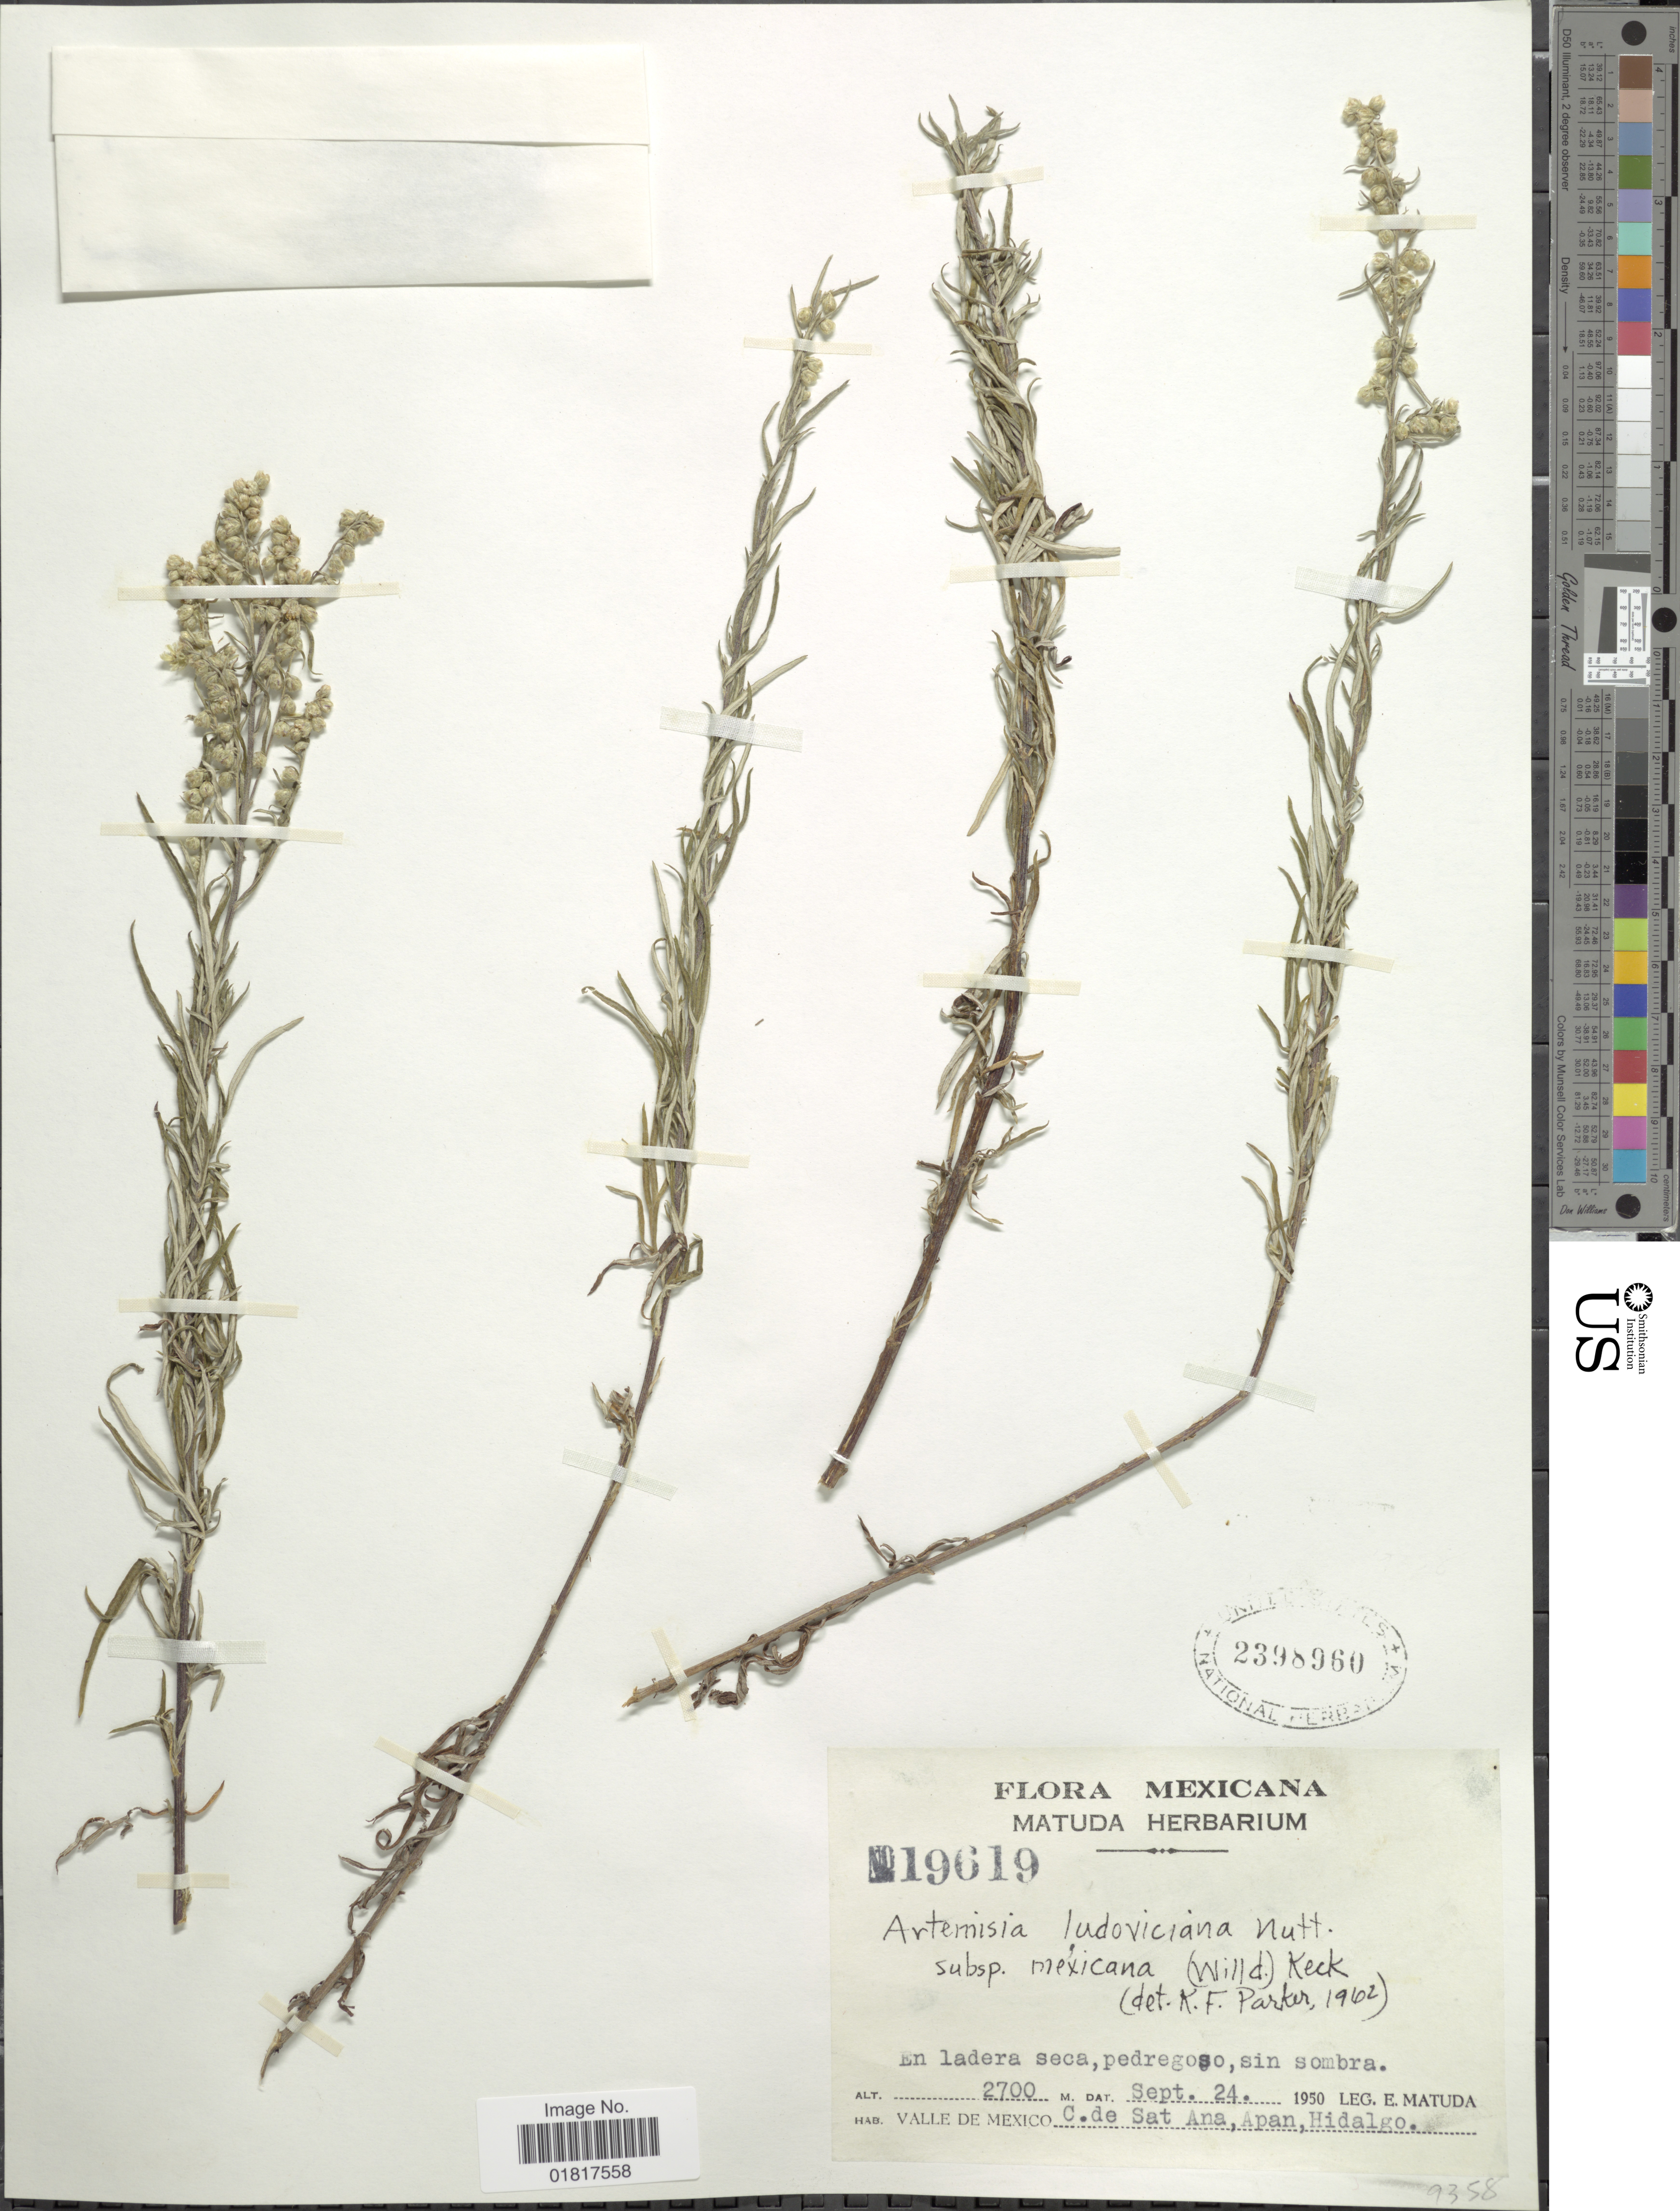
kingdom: Plantae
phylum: Tracheophyta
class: Magnoliopsida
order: Asterales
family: Asteraceae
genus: Artemisia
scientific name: Artemisia ludoviciana subsp. mexicana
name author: (Willd. ex Spreng.) D.D. Keck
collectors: E. Matuda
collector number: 19619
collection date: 1950-09-24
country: Mexico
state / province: Hidalgo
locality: En lader seca, predrgoso, sin sombra, Valle de Mexico C. de Sat Ana, Apan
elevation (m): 2700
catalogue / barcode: US 2398960